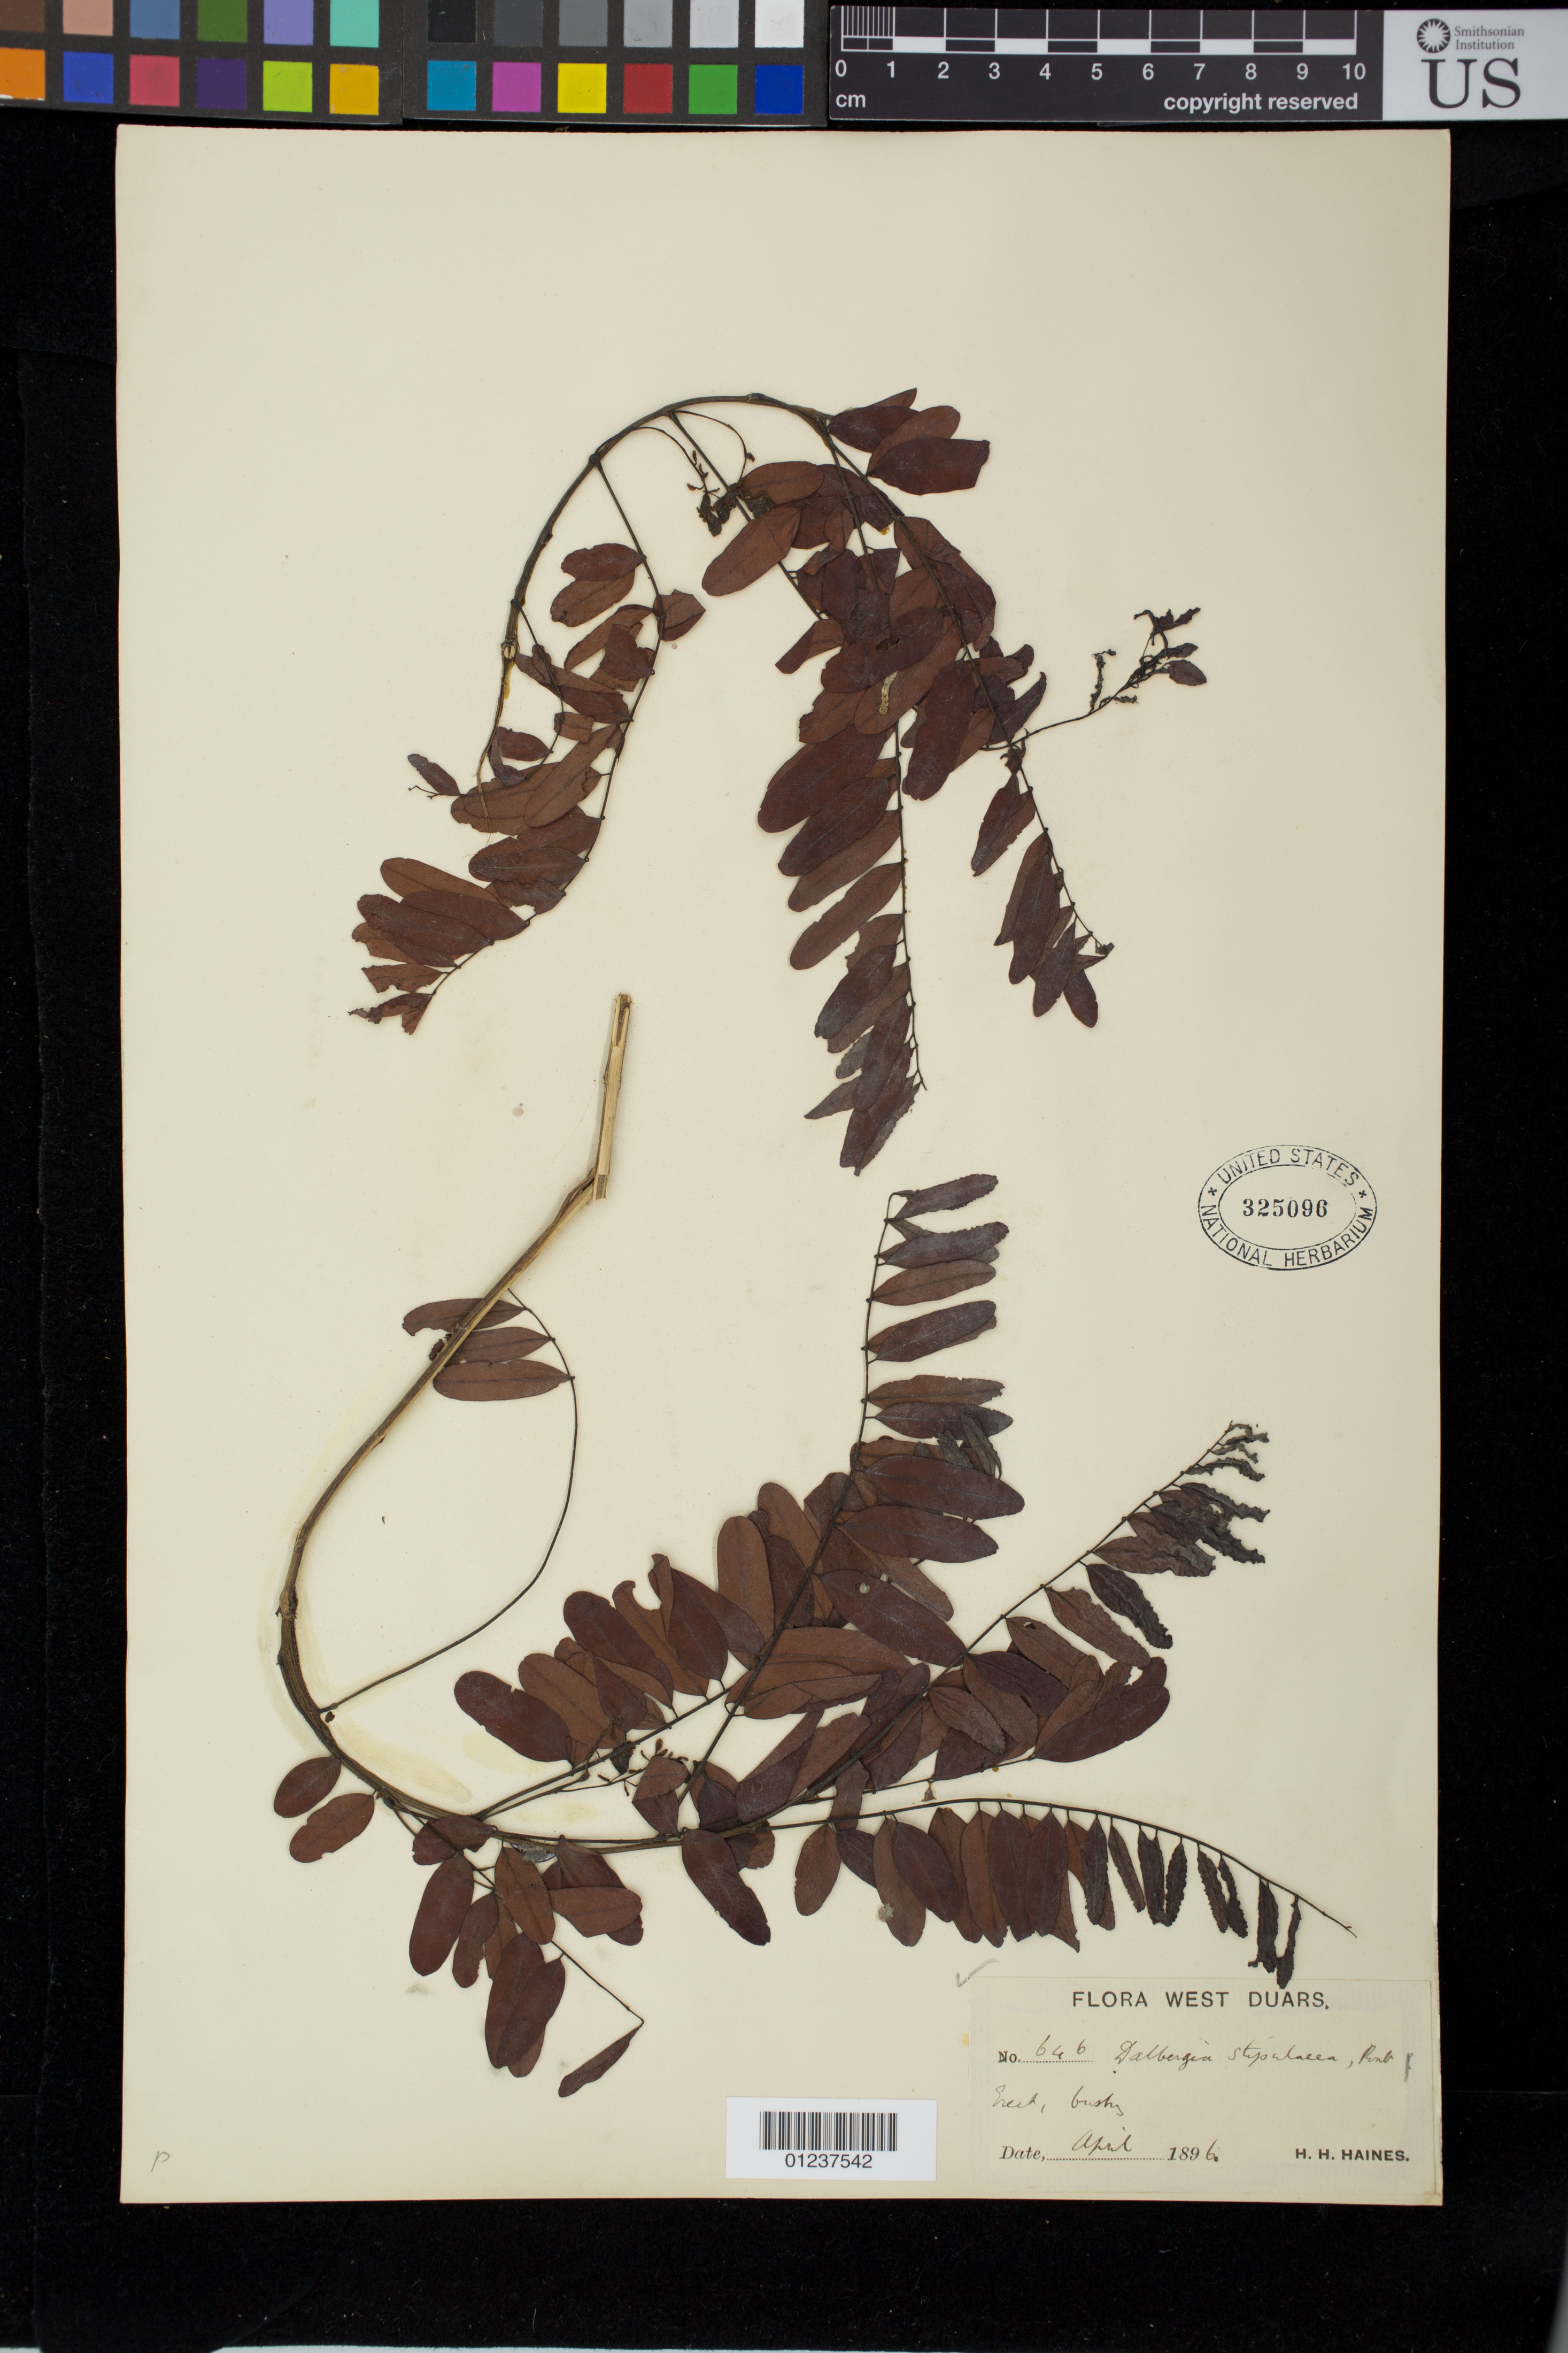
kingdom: Plantae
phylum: Tracheophyta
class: Magnoliopsida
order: Fabales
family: Fabaceae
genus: Dalbergia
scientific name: Dalbergia stipulacea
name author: Roxb.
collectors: H. H. Haines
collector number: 646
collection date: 1896-04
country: India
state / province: West Bengal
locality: West Duars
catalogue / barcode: US 325096